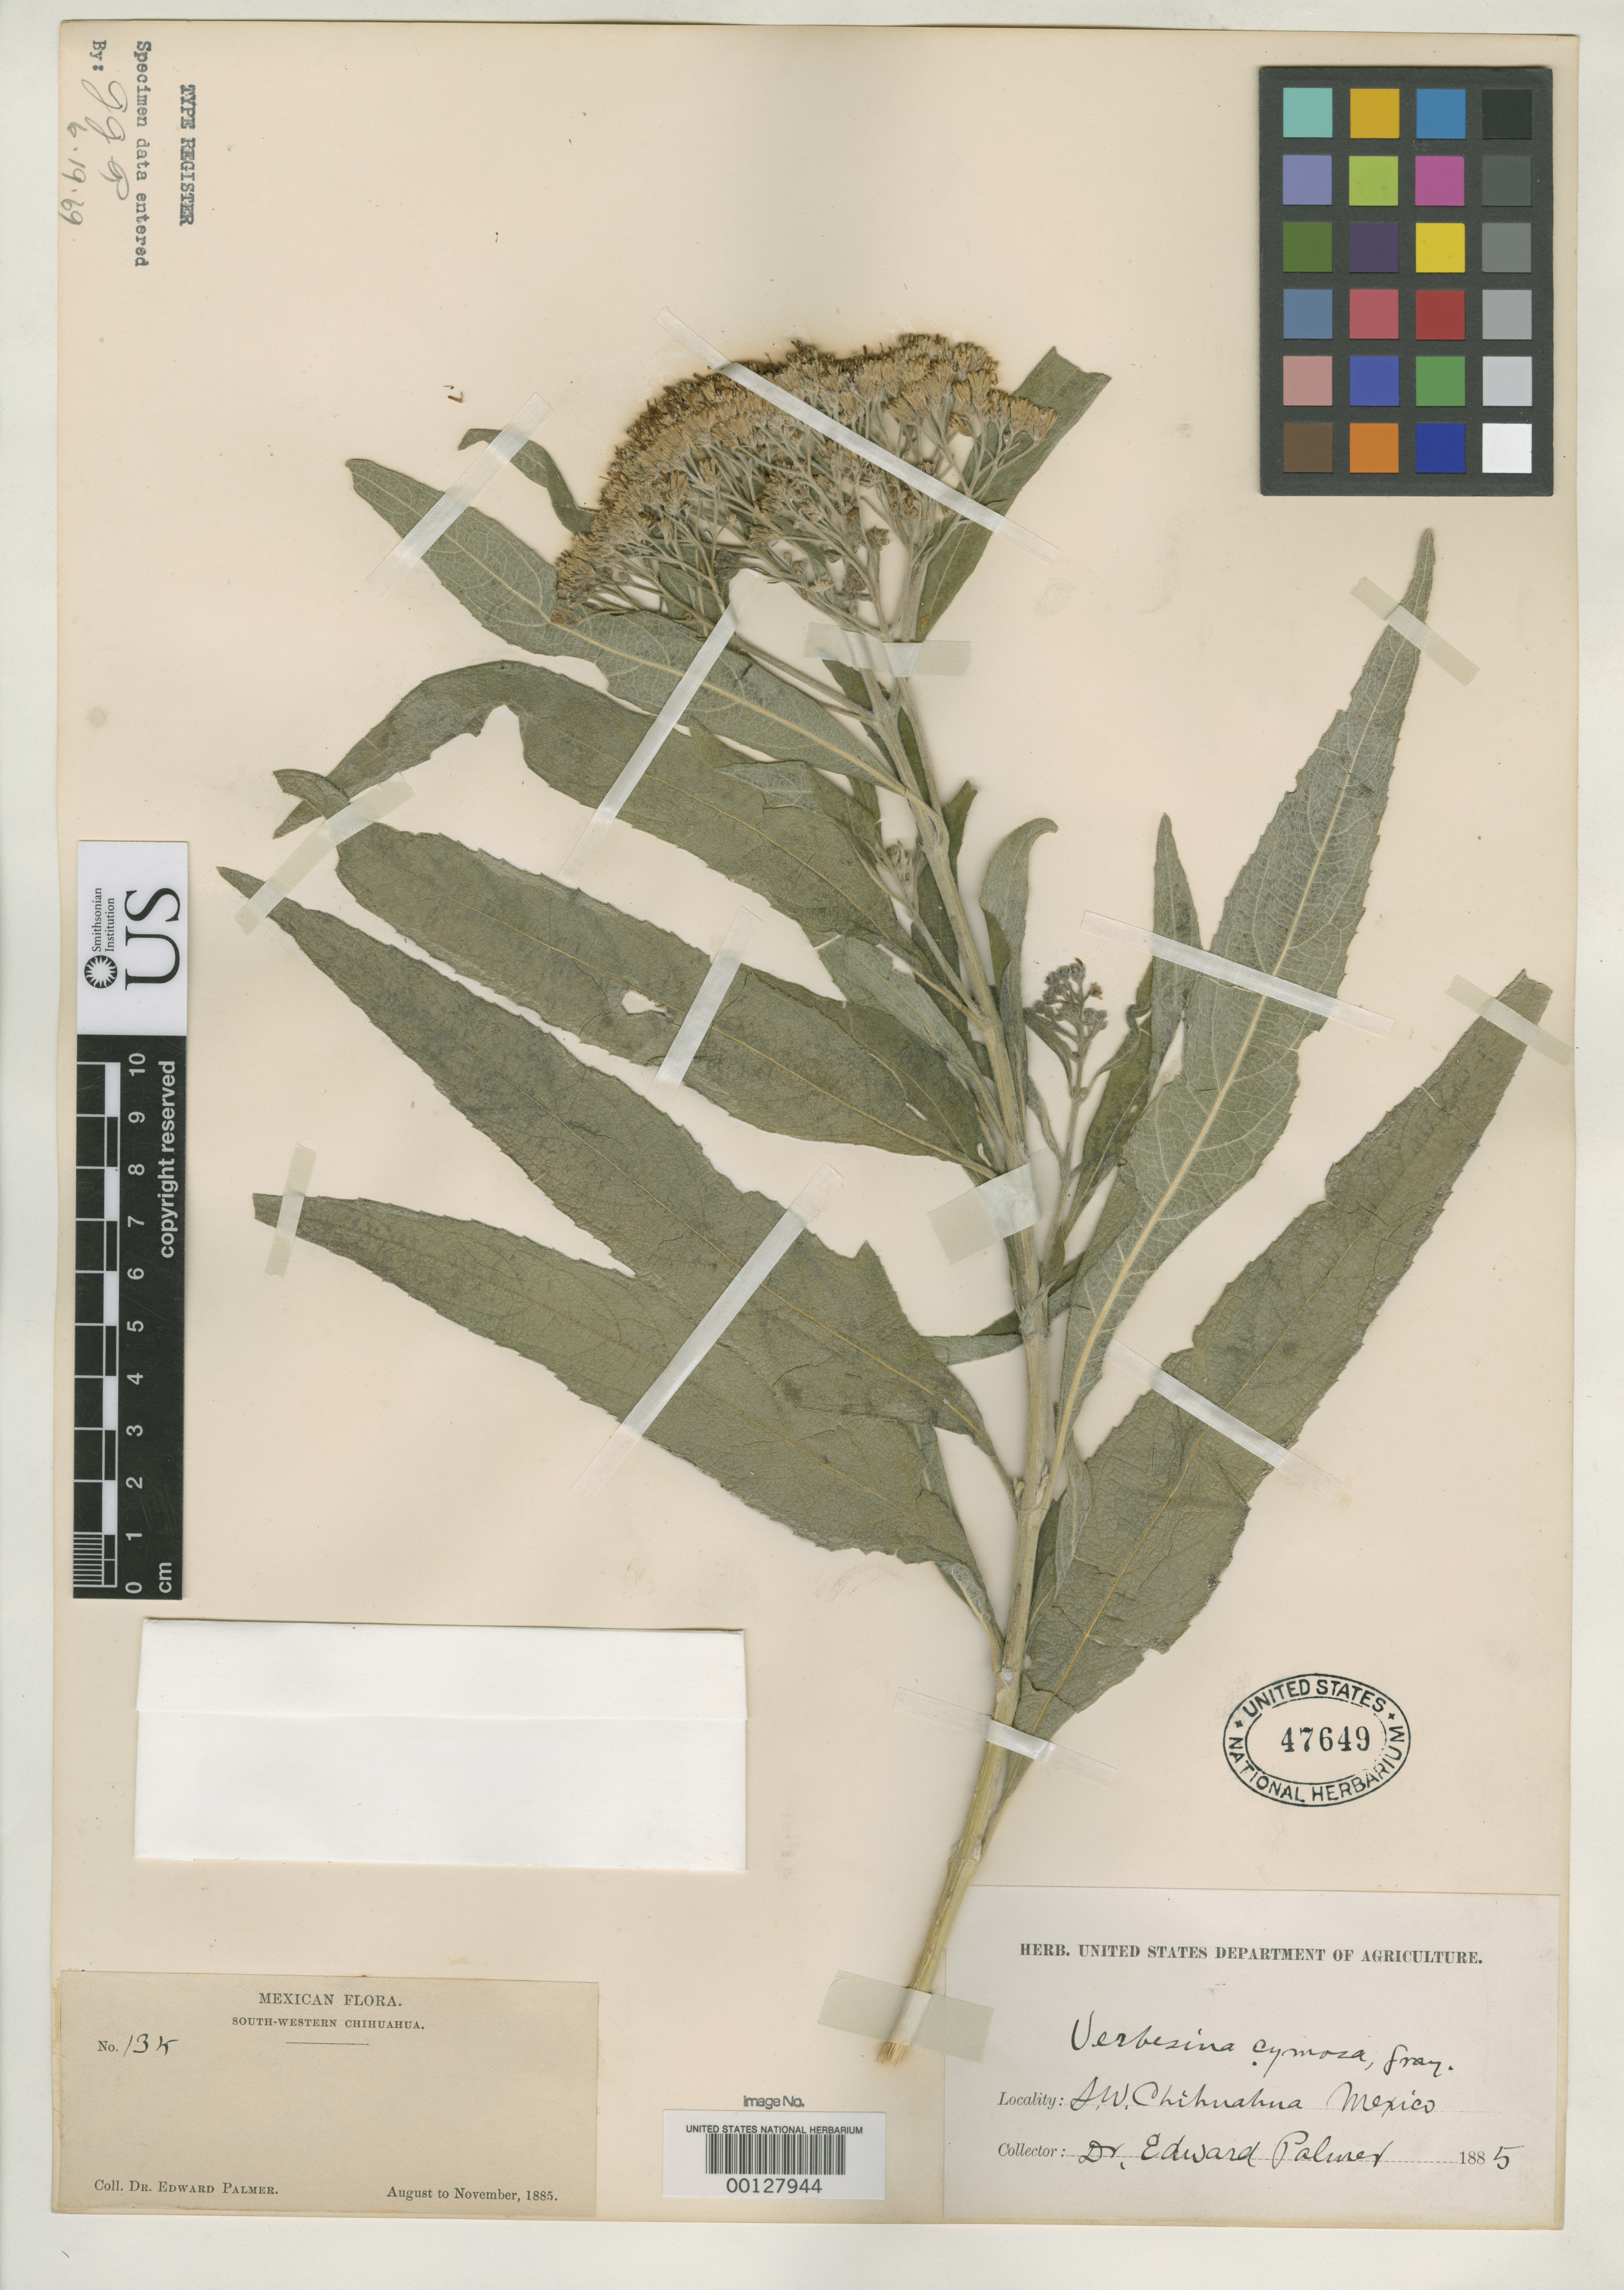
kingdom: Plantae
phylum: Tracheophyta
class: Magnoliopsida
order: Asterales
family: Asteraceae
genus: Verbesina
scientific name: Verbesina cymosa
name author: A. Gray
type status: Isotype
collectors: E. Palmer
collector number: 135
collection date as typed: Aug 1885 to -- Nov 1885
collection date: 1885-08/1885-11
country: Mexico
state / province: Chihuahua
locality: Near Batopilas.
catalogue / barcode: US 47649